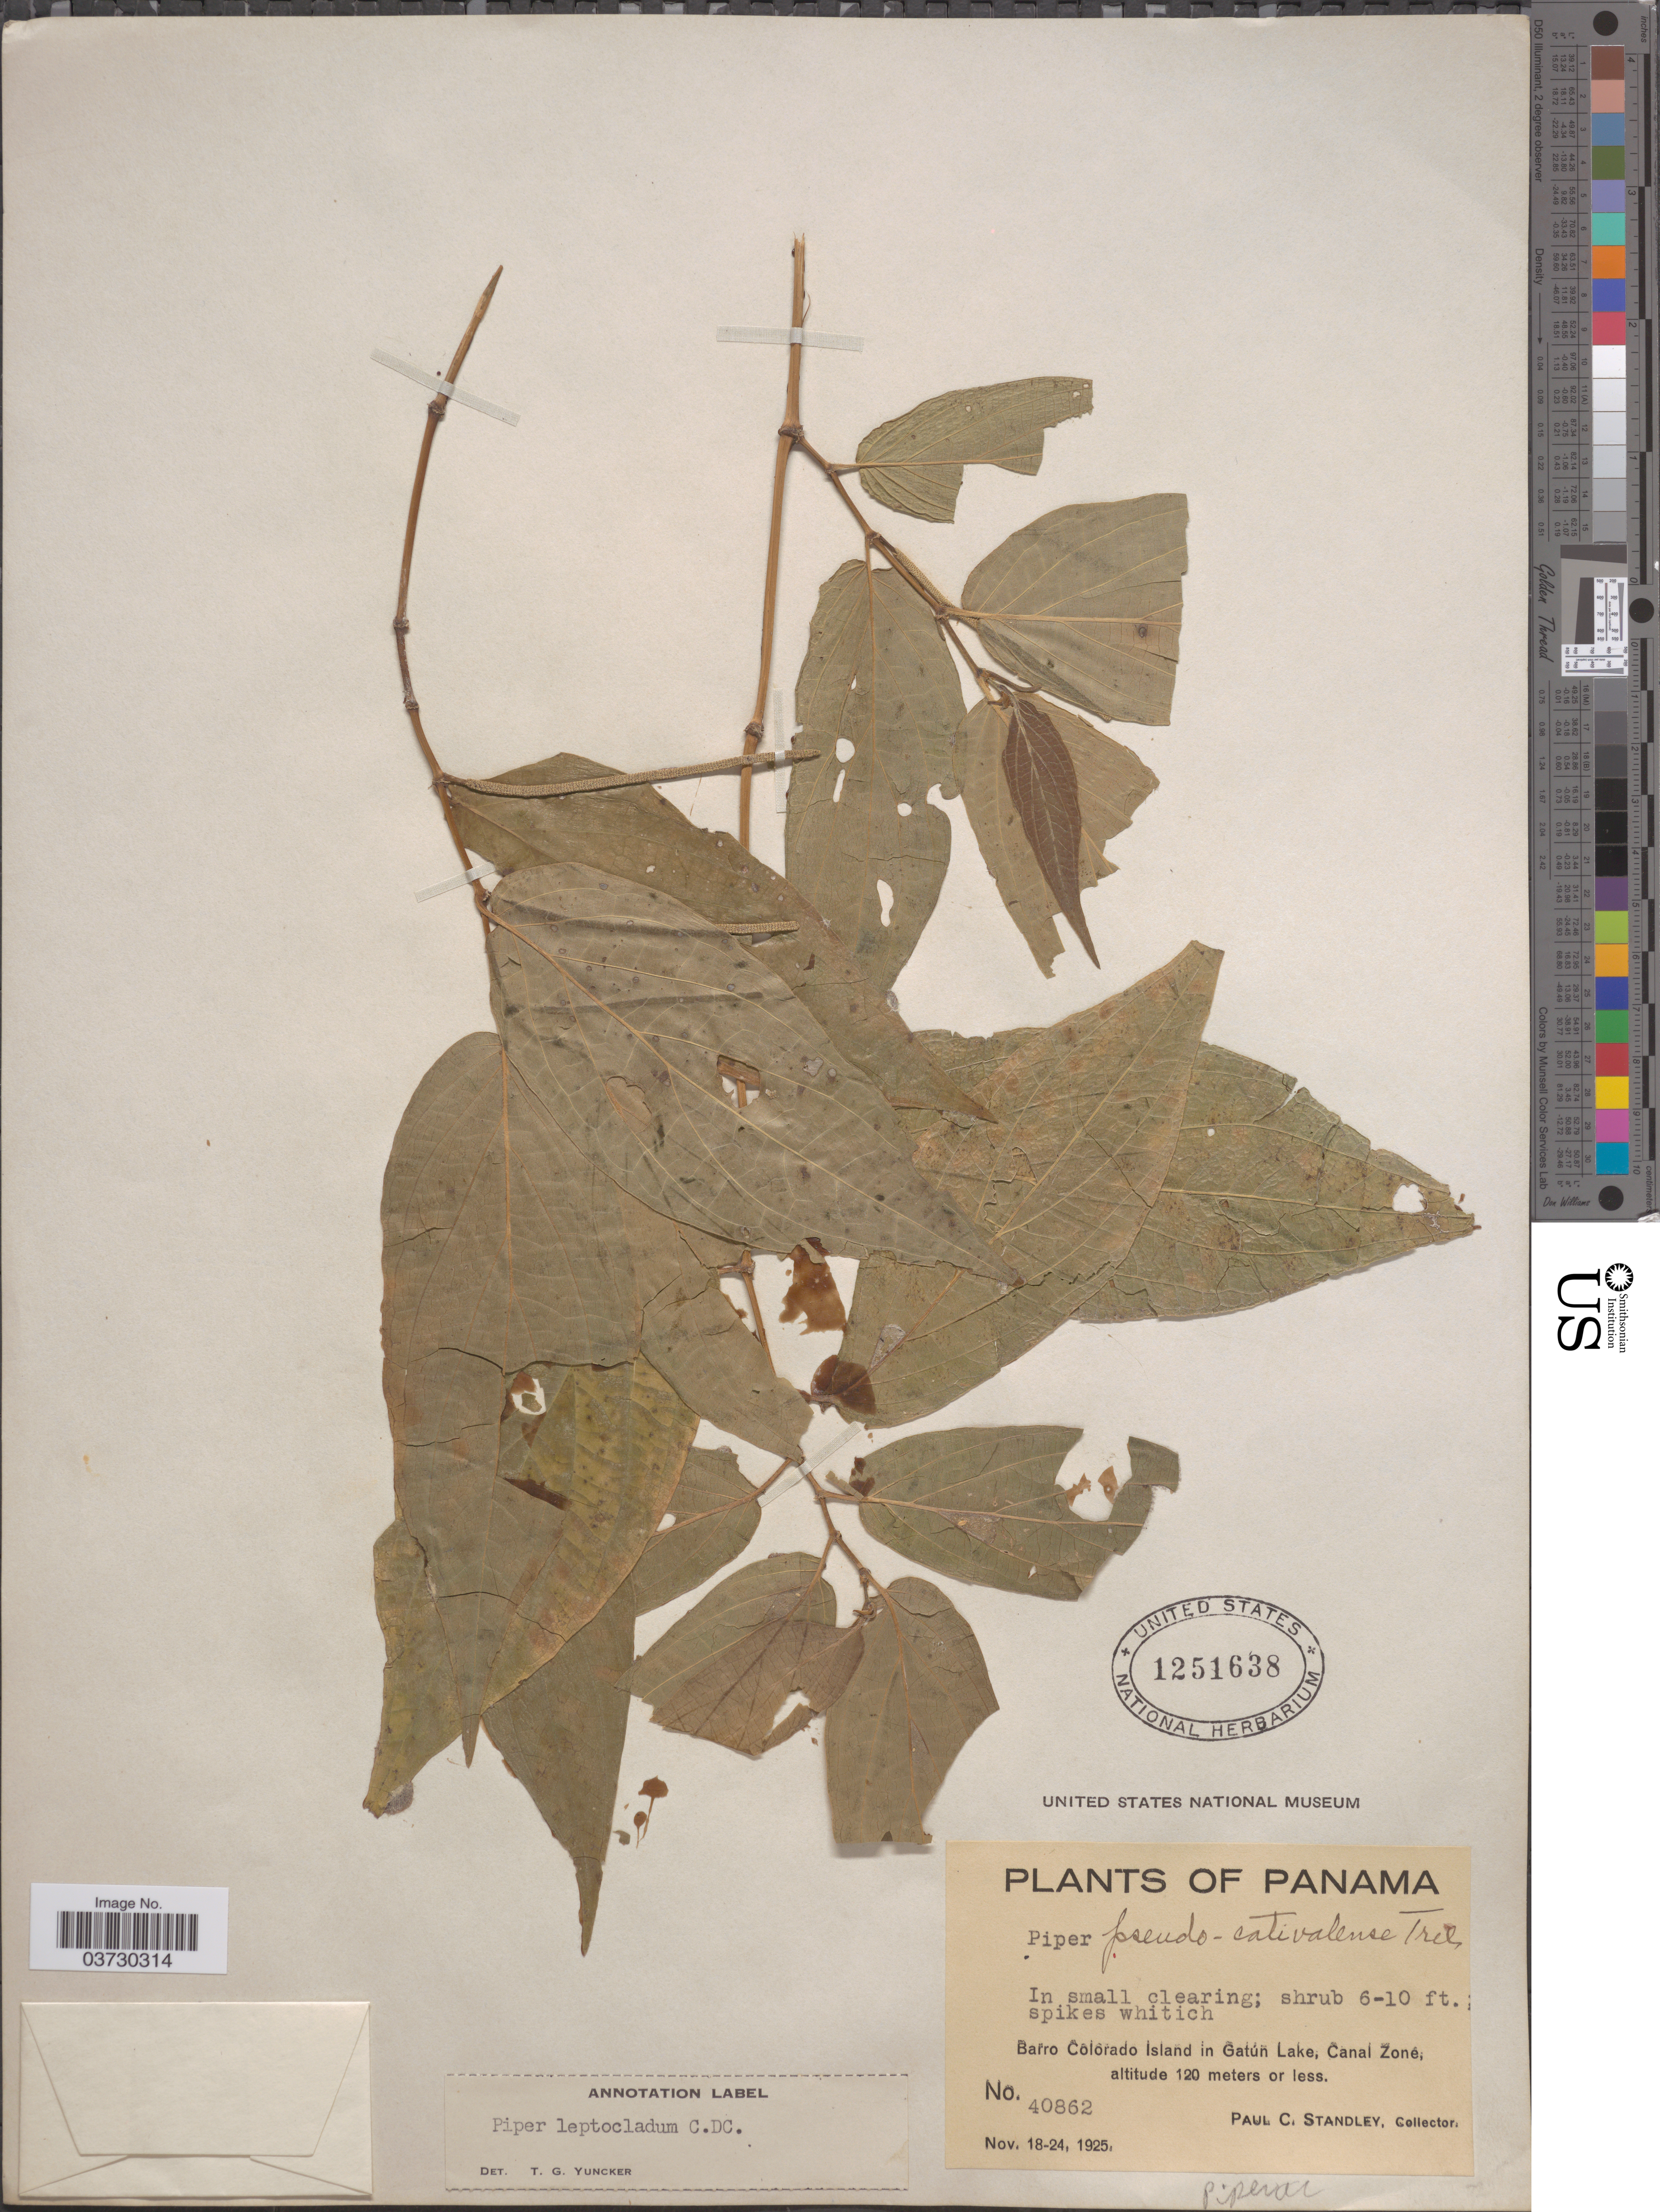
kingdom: Plantae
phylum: Tracheophyta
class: Magnoliopsida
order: Piperales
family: Piperaceae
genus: Piper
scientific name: Piper leptocladum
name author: C. DC.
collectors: P. C. Standley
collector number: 40862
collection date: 1925-11-18/1925-11-24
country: Panama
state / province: Panamá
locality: Barro Colorado Island in Gatún Lake, Canal Zone.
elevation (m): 120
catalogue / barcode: US 1251638